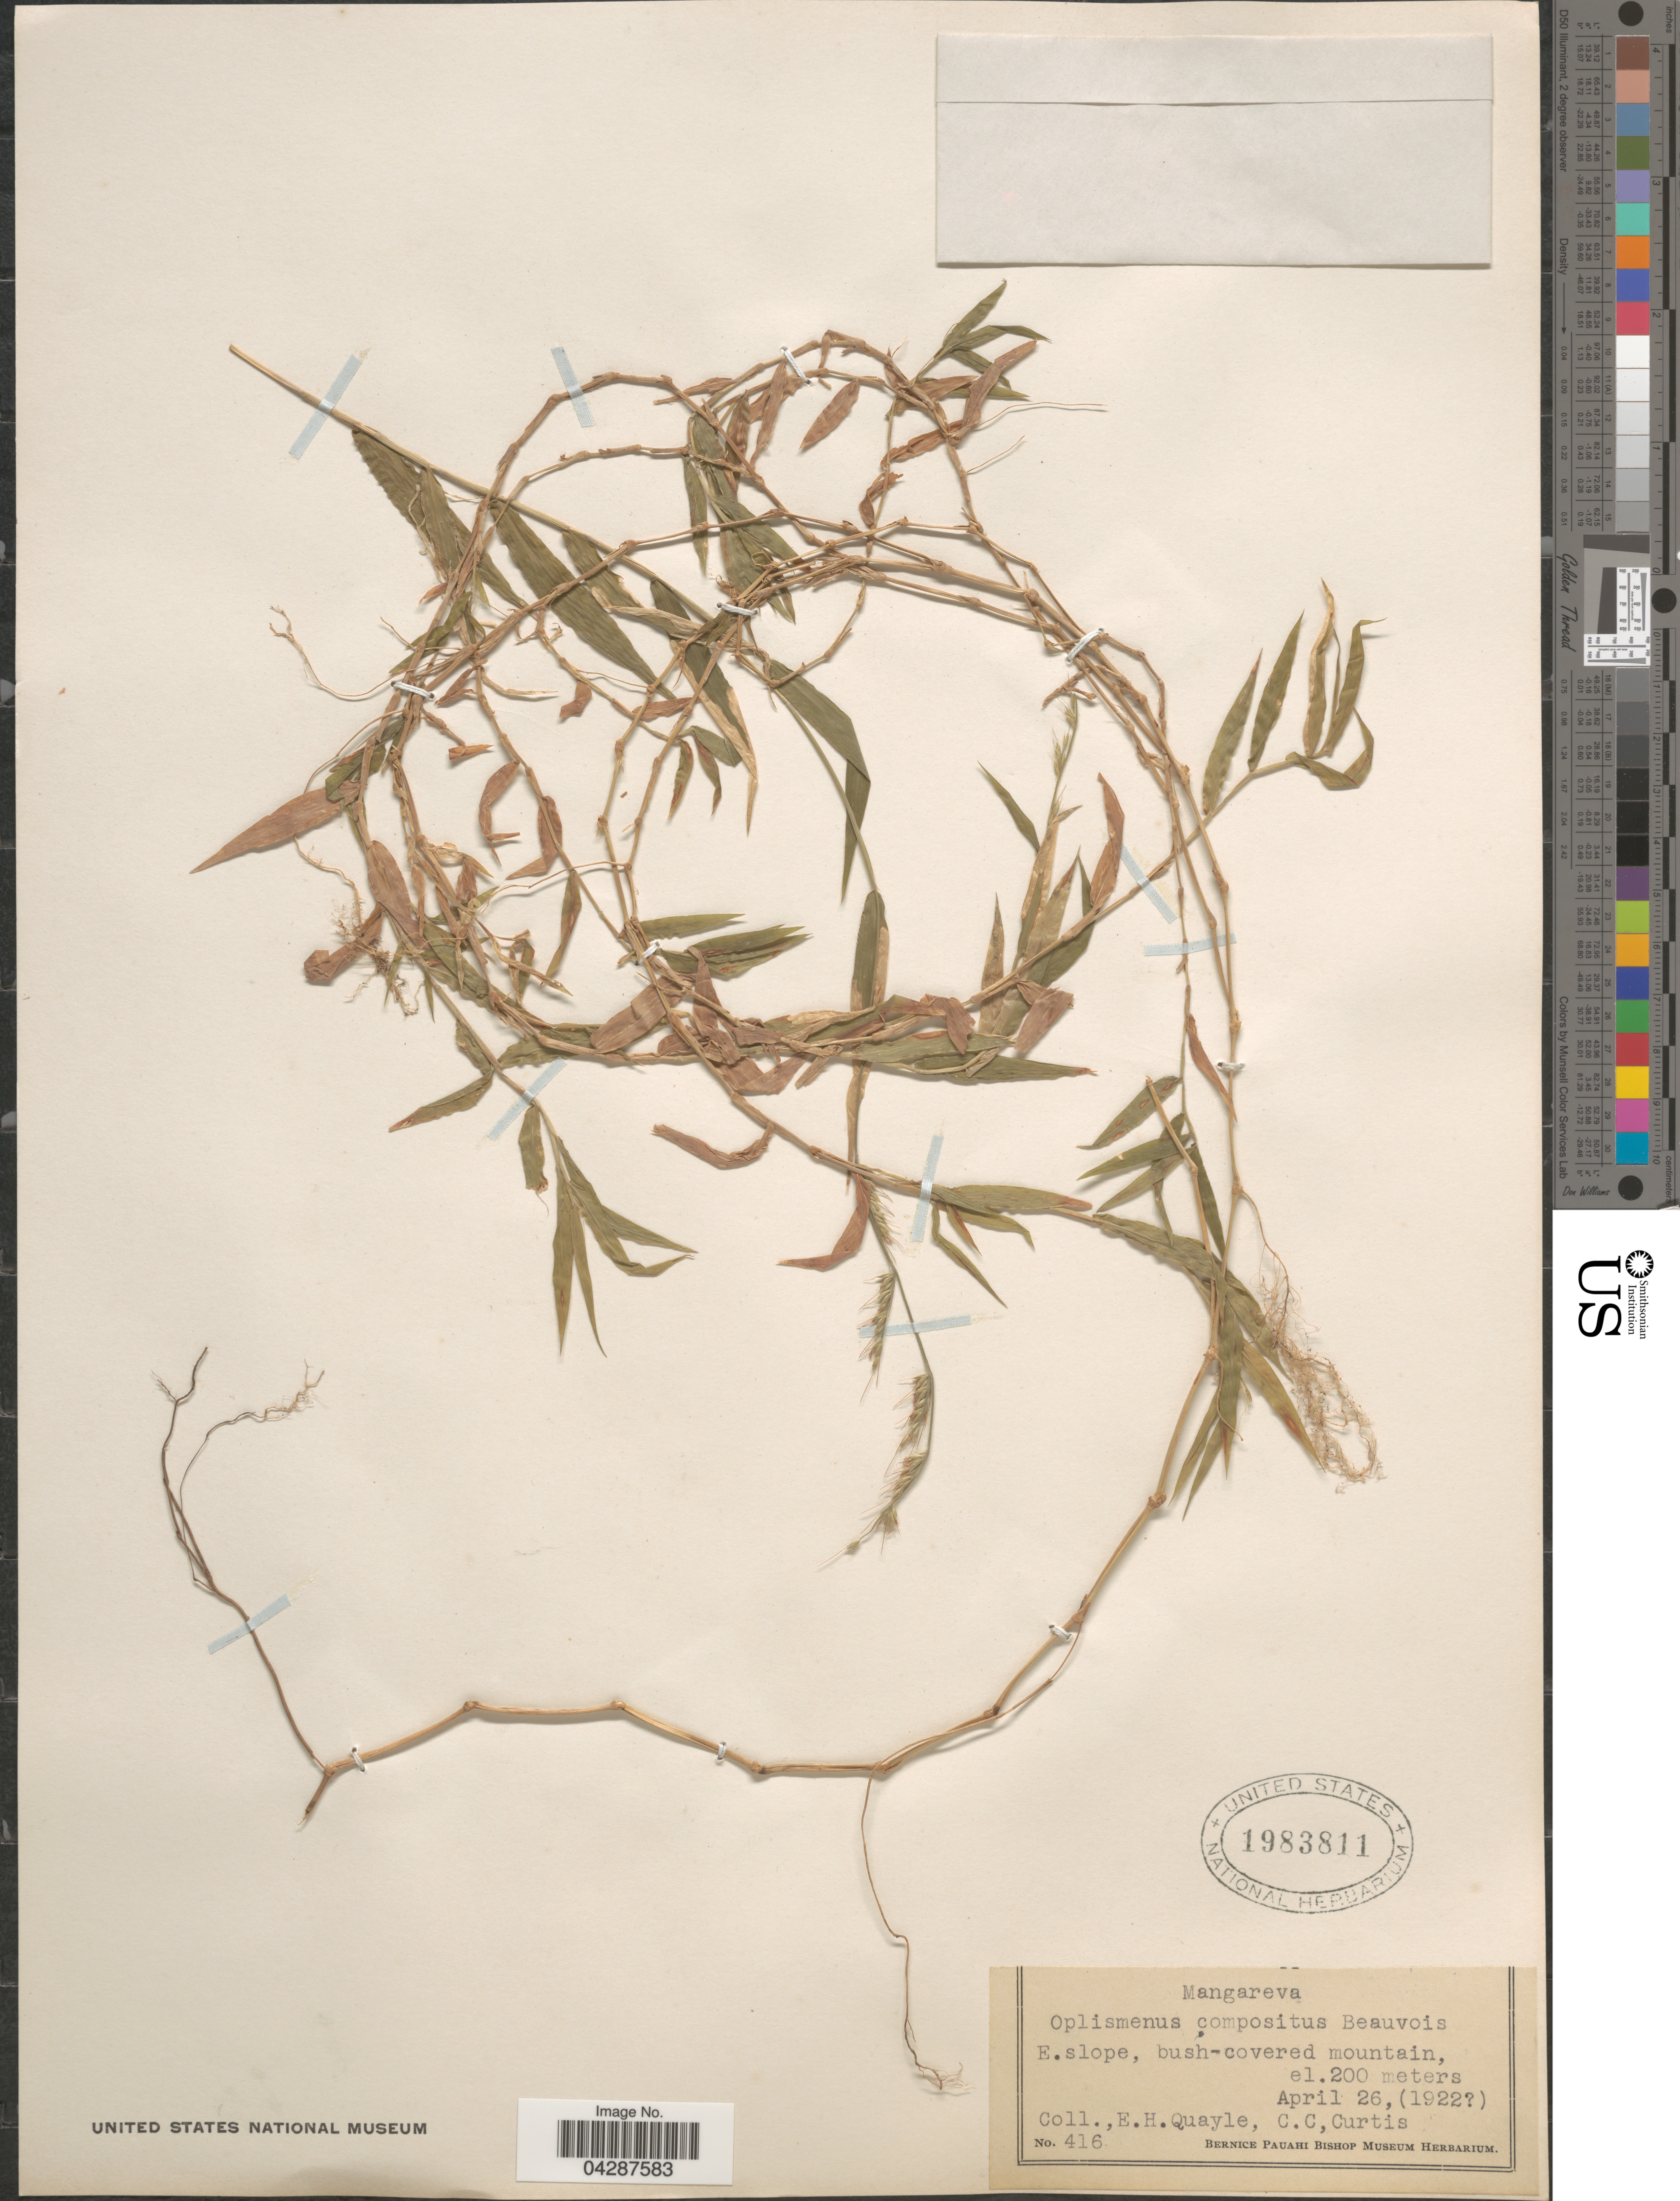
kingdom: Plantae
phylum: Tracheophyta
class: Liliopsida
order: Poales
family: Poaceae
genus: Oplismenus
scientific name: Oplismenus compositus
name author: (L.) P. Beauv.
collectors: E. Quayle & C. Curtis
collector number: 416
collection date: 1922-04-26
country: French Polynesia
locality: Mangareva. E. slope, bush-covered mountain.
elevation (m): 200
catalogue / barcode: US 1983811